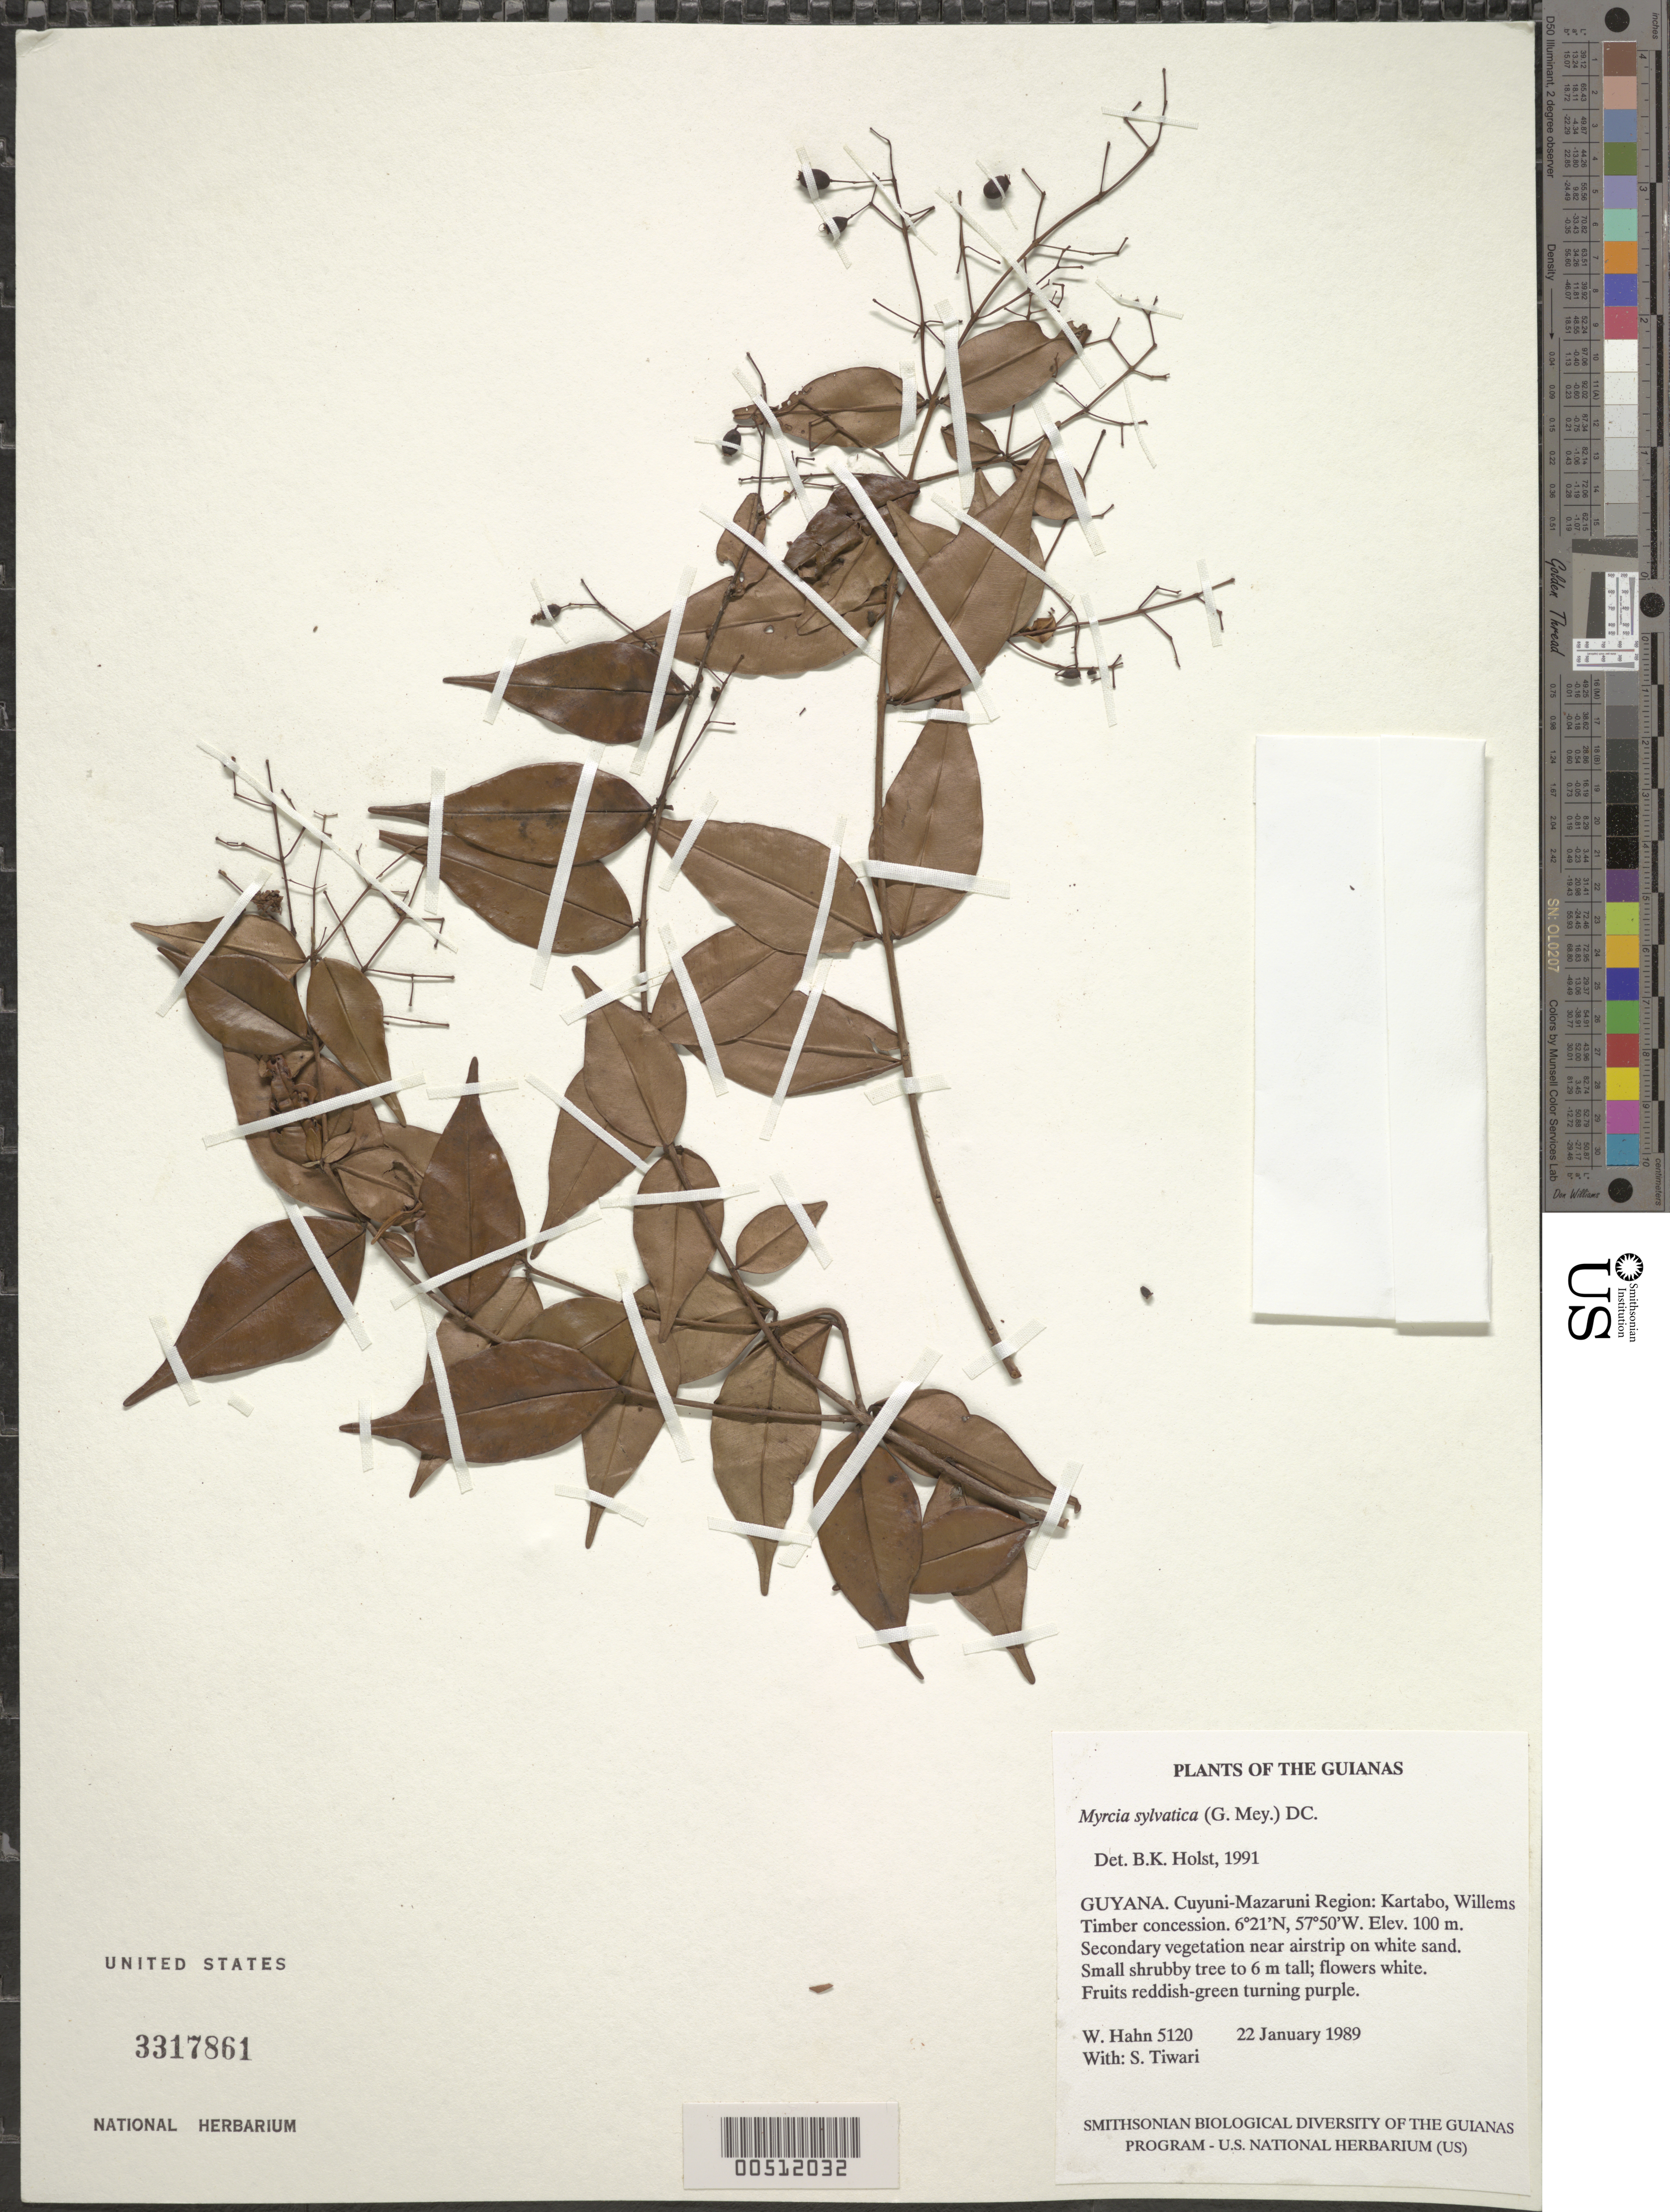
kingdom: Plantae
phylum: Tracheophyta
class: Magnoliopsida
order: Myrtales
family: Myrtaceae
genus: Myrcia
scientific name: Myrcia sylvatica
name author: (G. Mey.) DC.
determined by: Holst, Bruce K.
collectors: W. Hahn & S. Tiwari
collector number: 5120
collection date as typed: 22 January 1989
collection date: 1989-01-22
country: Guyana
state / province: Cuyuni-Mazaruni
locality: Kartabo, Willems Timber concession. Near airstrip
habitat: Secondary vegetation on white sand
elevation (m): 100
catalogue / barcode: US 3317861